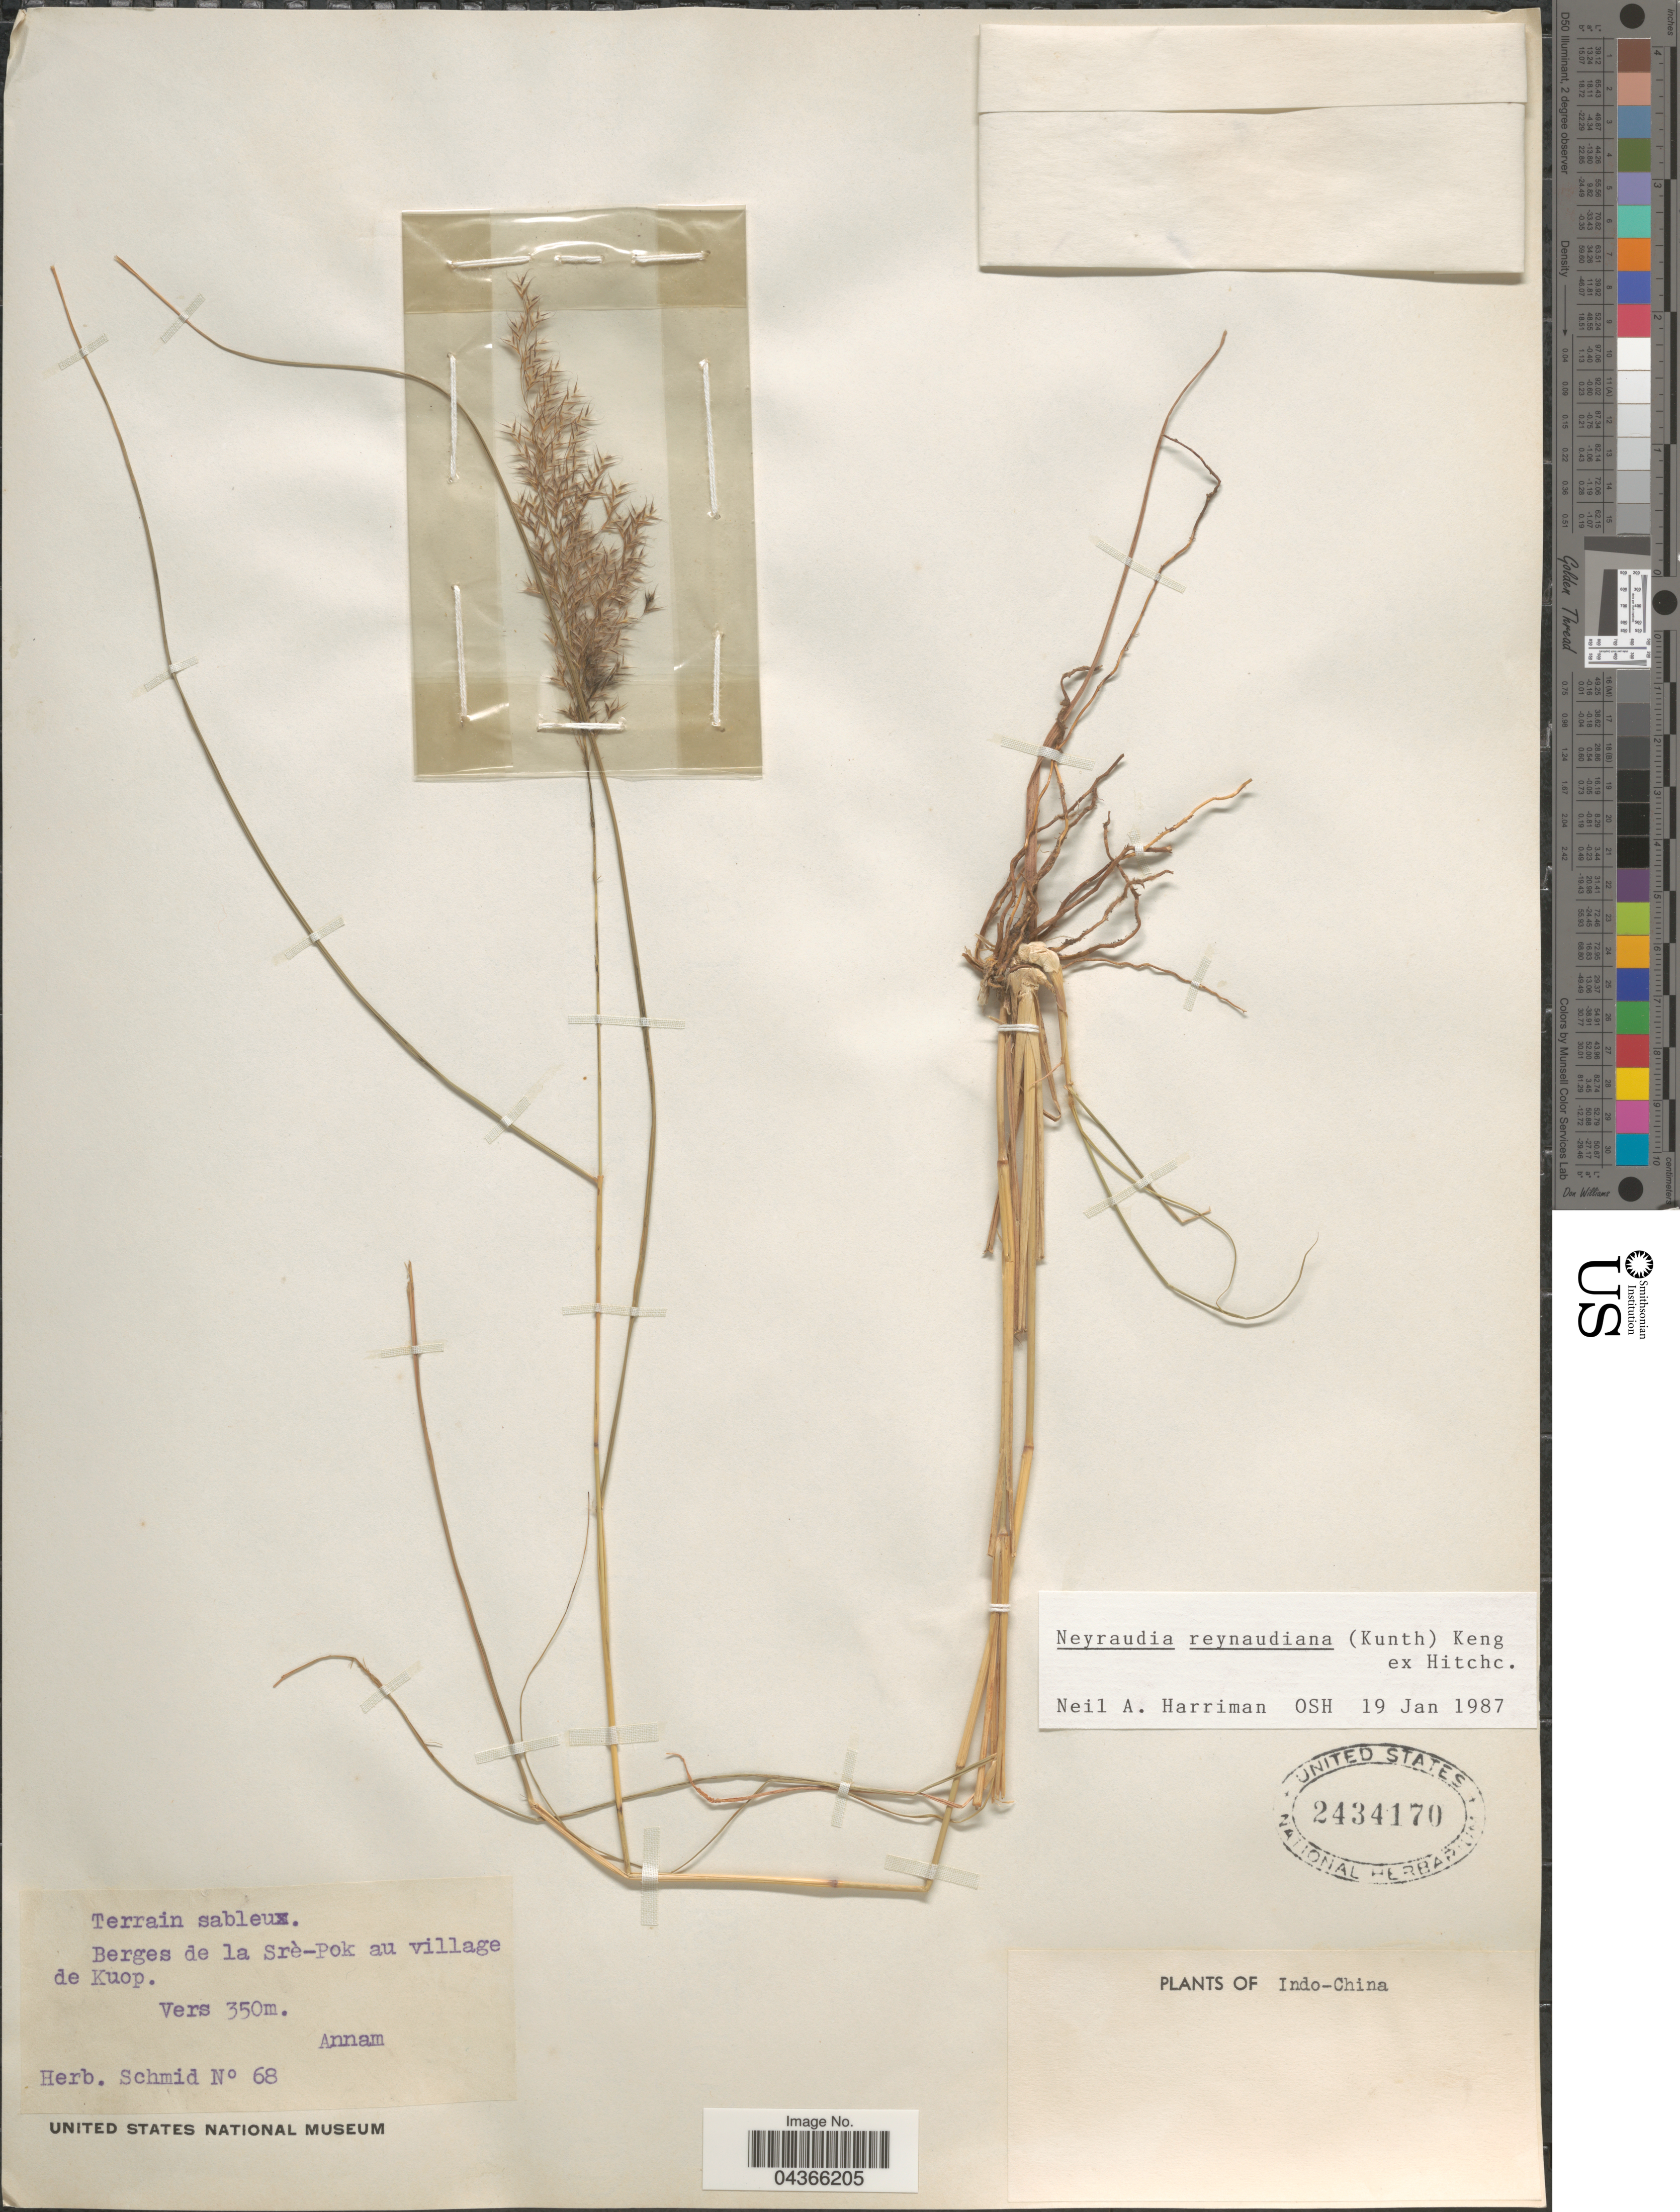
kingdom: Plantae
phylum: Tracheophyta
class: Liliopsida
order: Poales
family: Poaceae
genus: Neyraudia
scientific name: Neyraudia reynaudiana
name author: (Kunth) Keng ex Hitchc.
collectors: Ex herb. Schmid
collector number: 68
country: Vietnam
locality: Berges de la Srè-Pok au village de Kuop. Annam. Indo-China.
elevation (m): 350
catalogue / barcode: US 2434170